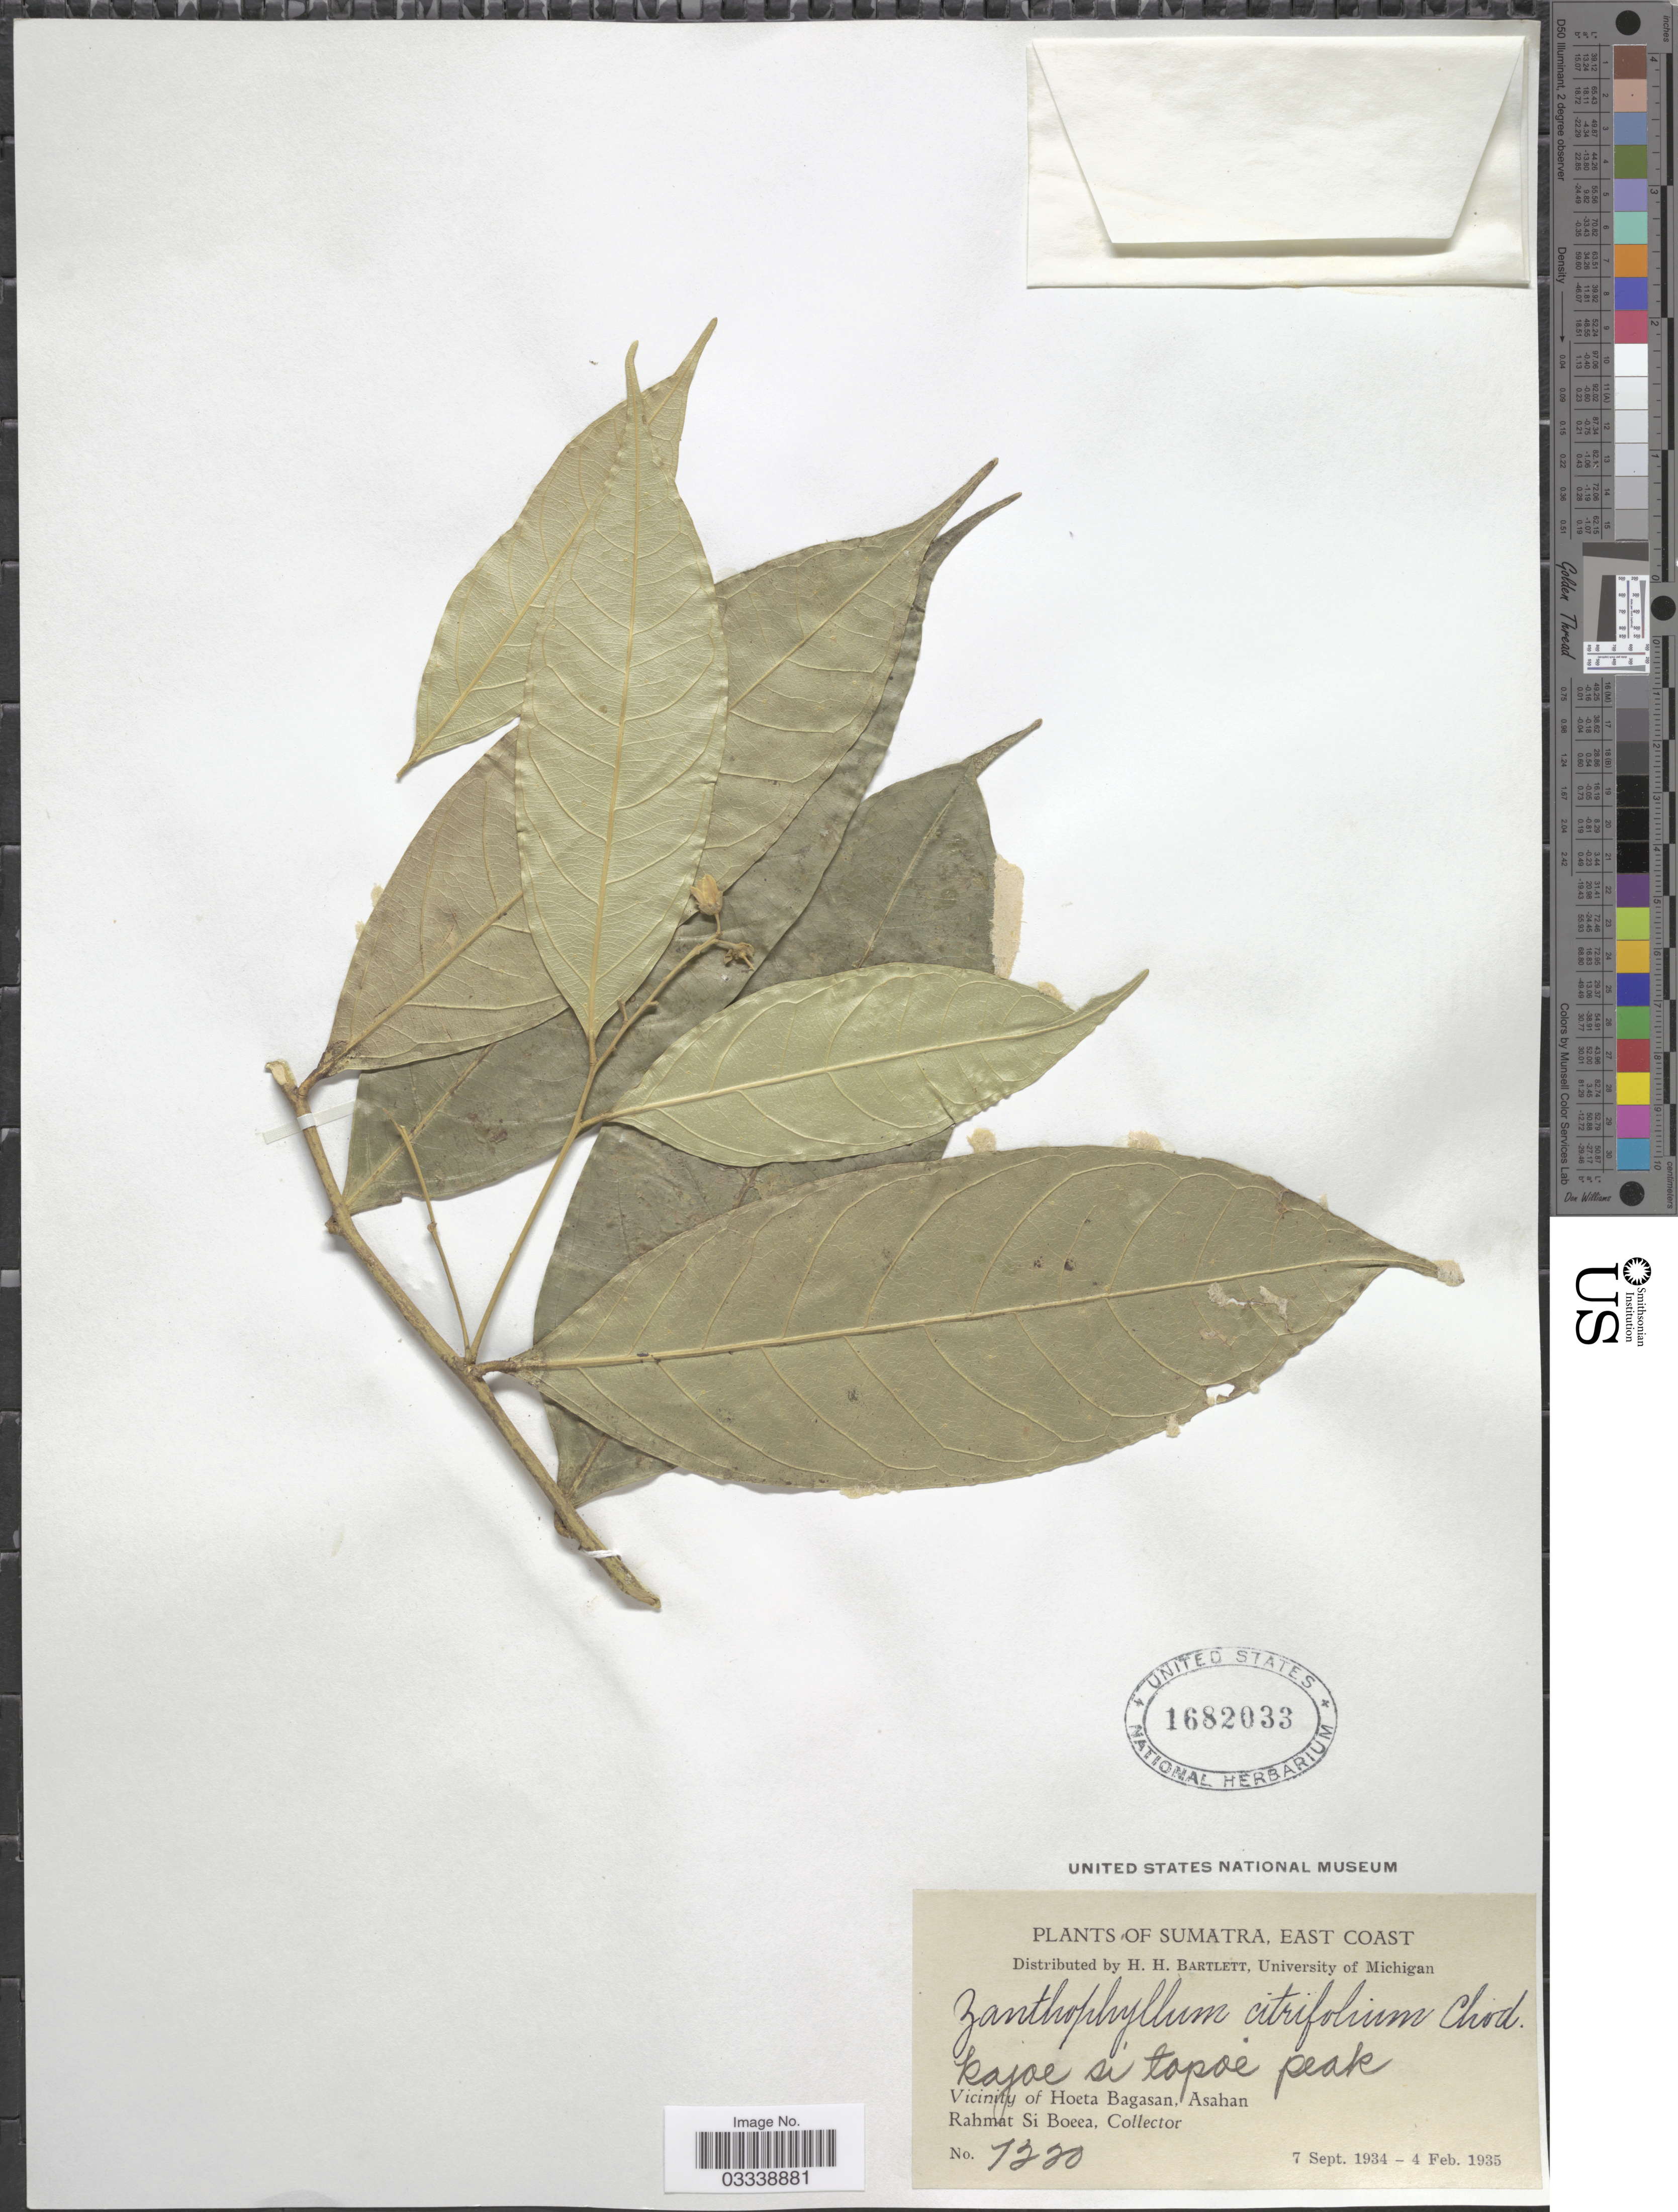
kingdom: Plantae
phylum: Tracheophyta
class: Magnoliopsida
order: Fabales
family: Polygalaceae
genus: Xanthophyllum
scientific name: Xanthophyllum ellipticum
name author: Korth. ex Miq.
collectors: Rahmat Si Boeea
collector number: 7220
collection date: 1934-09-07/1935-02-04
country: Indonesia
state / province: Sumatra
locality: East Coast. Vicinity of Hoeta Bagasan, Asahan.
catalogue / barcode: US 1682033